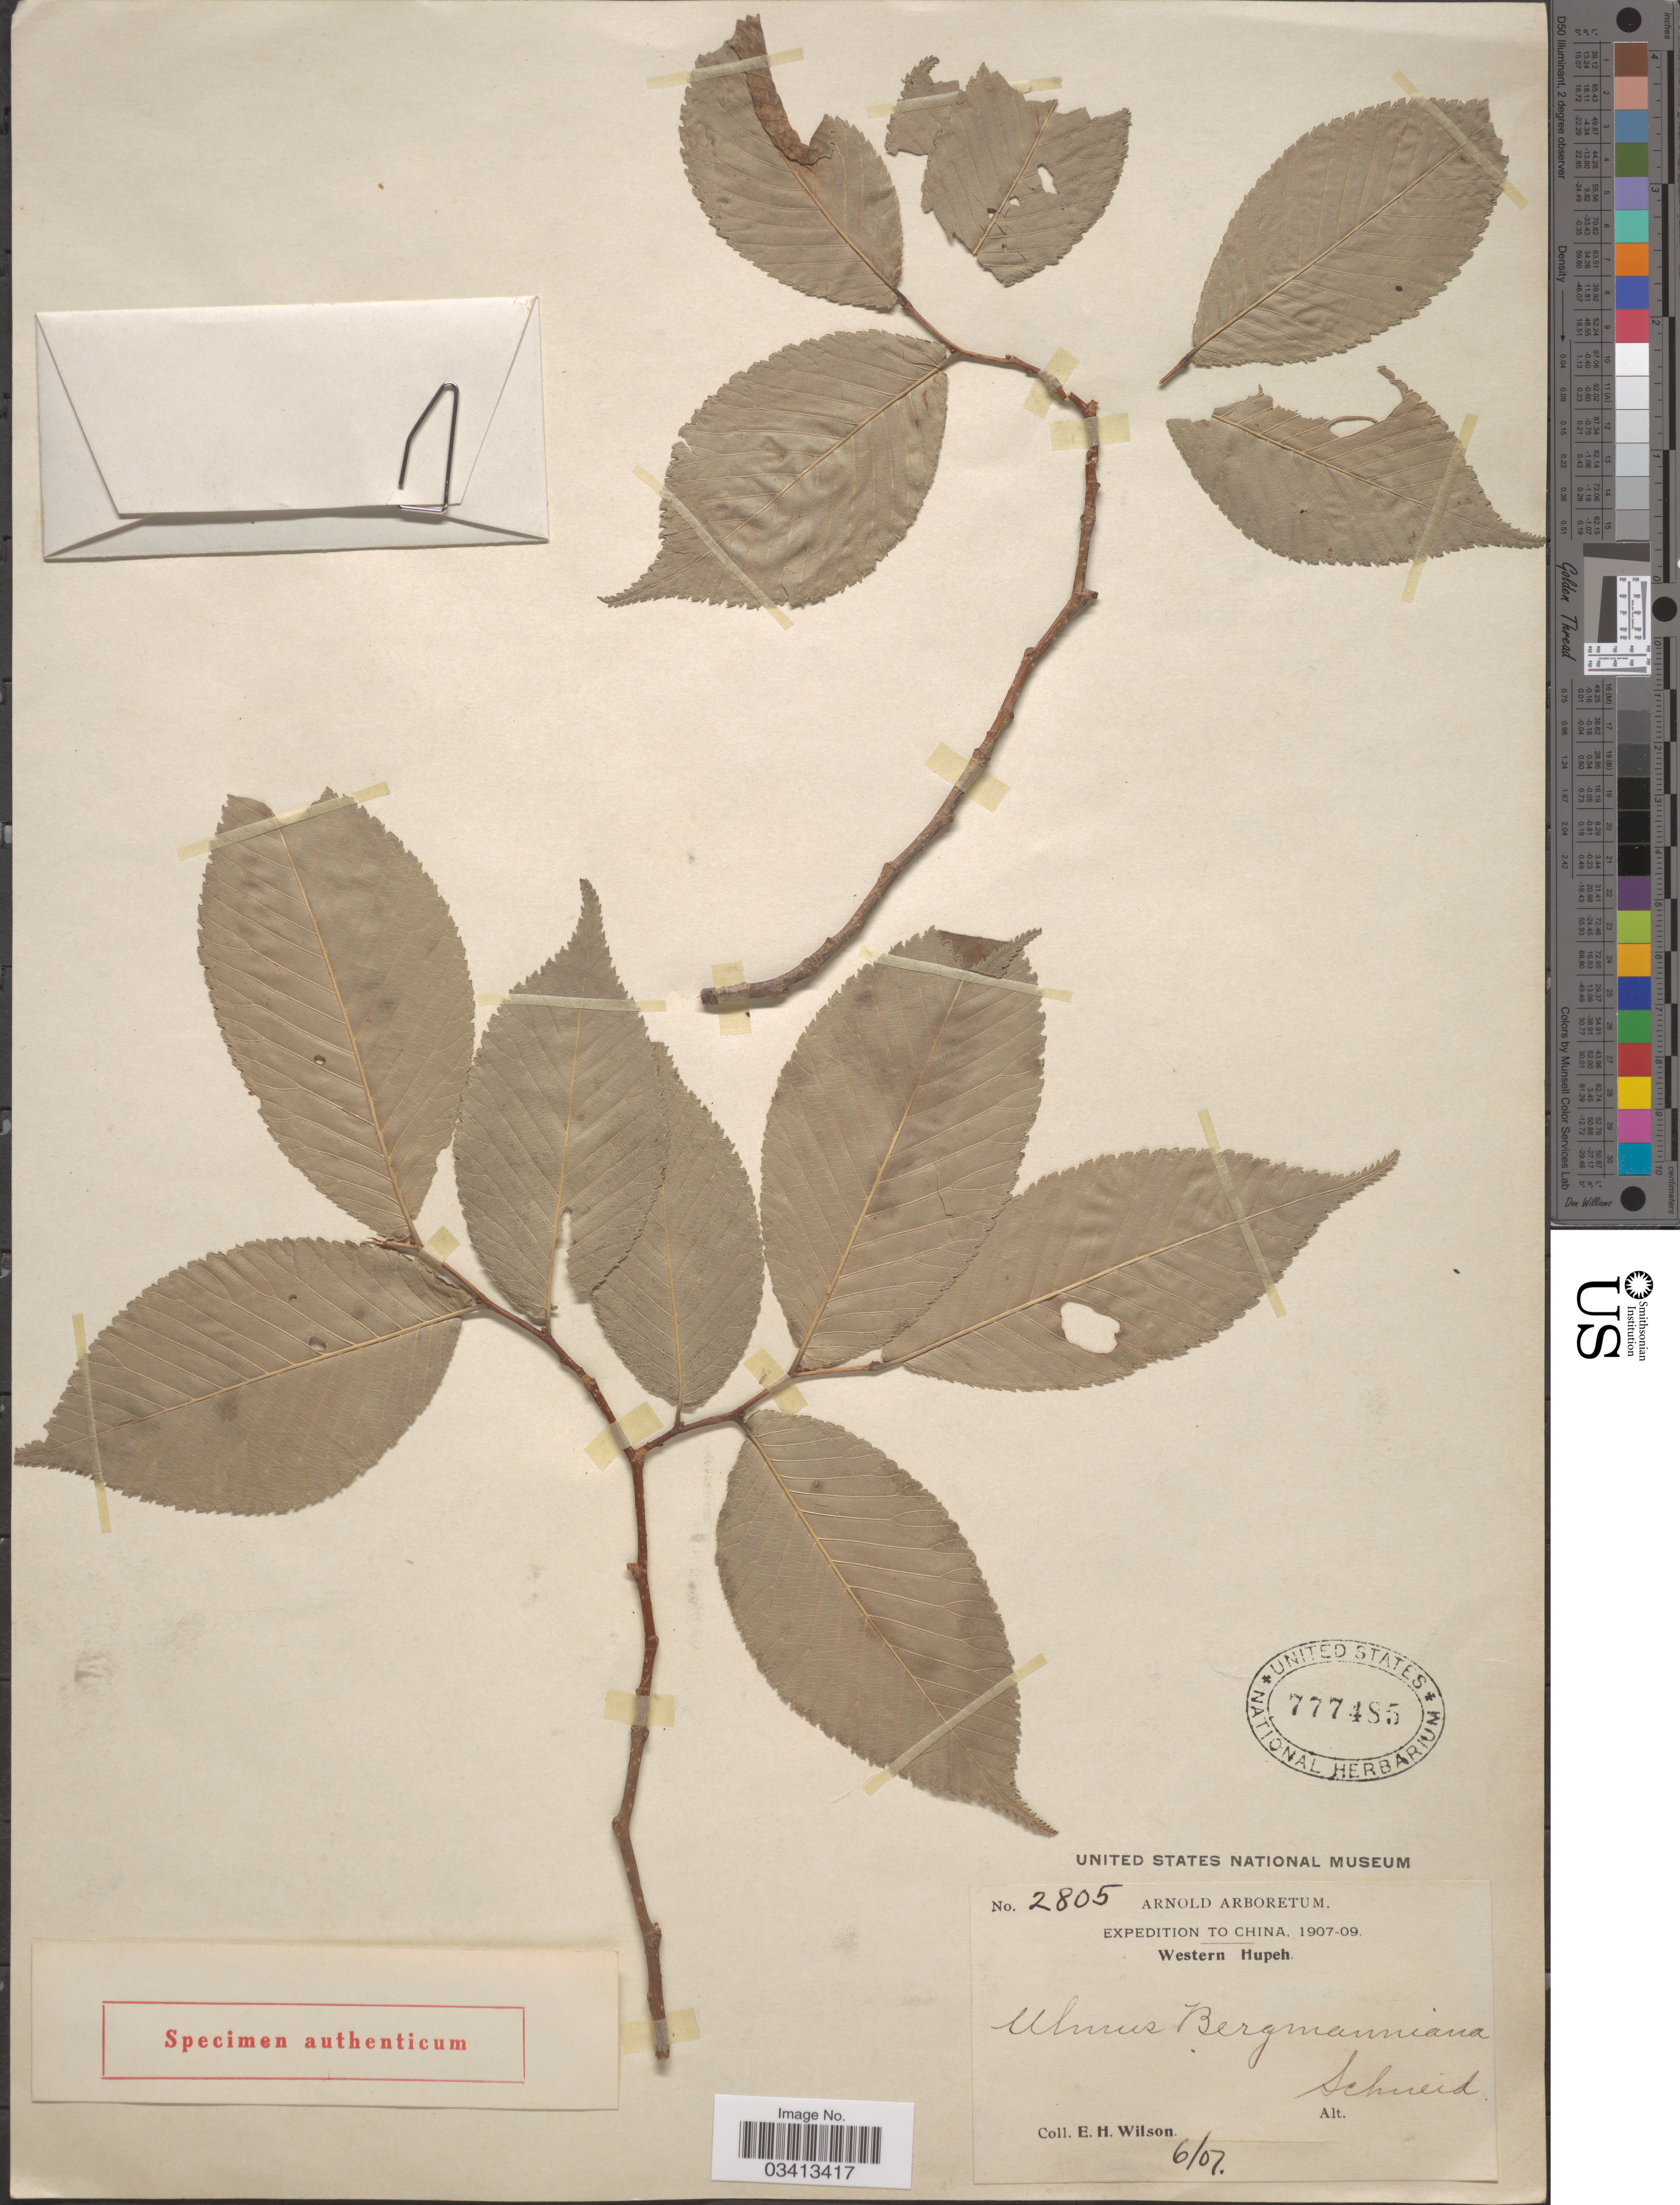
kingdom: Plantae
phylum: Tracheophyta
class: Magnoliopsida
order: Rosales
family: Ulmaceae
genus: Ulmus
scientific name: Ulmus bergmanniana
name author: C.K. Schneid.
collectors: E. Wilson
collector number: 2805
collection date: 1907-06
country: China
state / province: Hubei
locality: Western Hupeh.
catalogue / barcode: US 777485